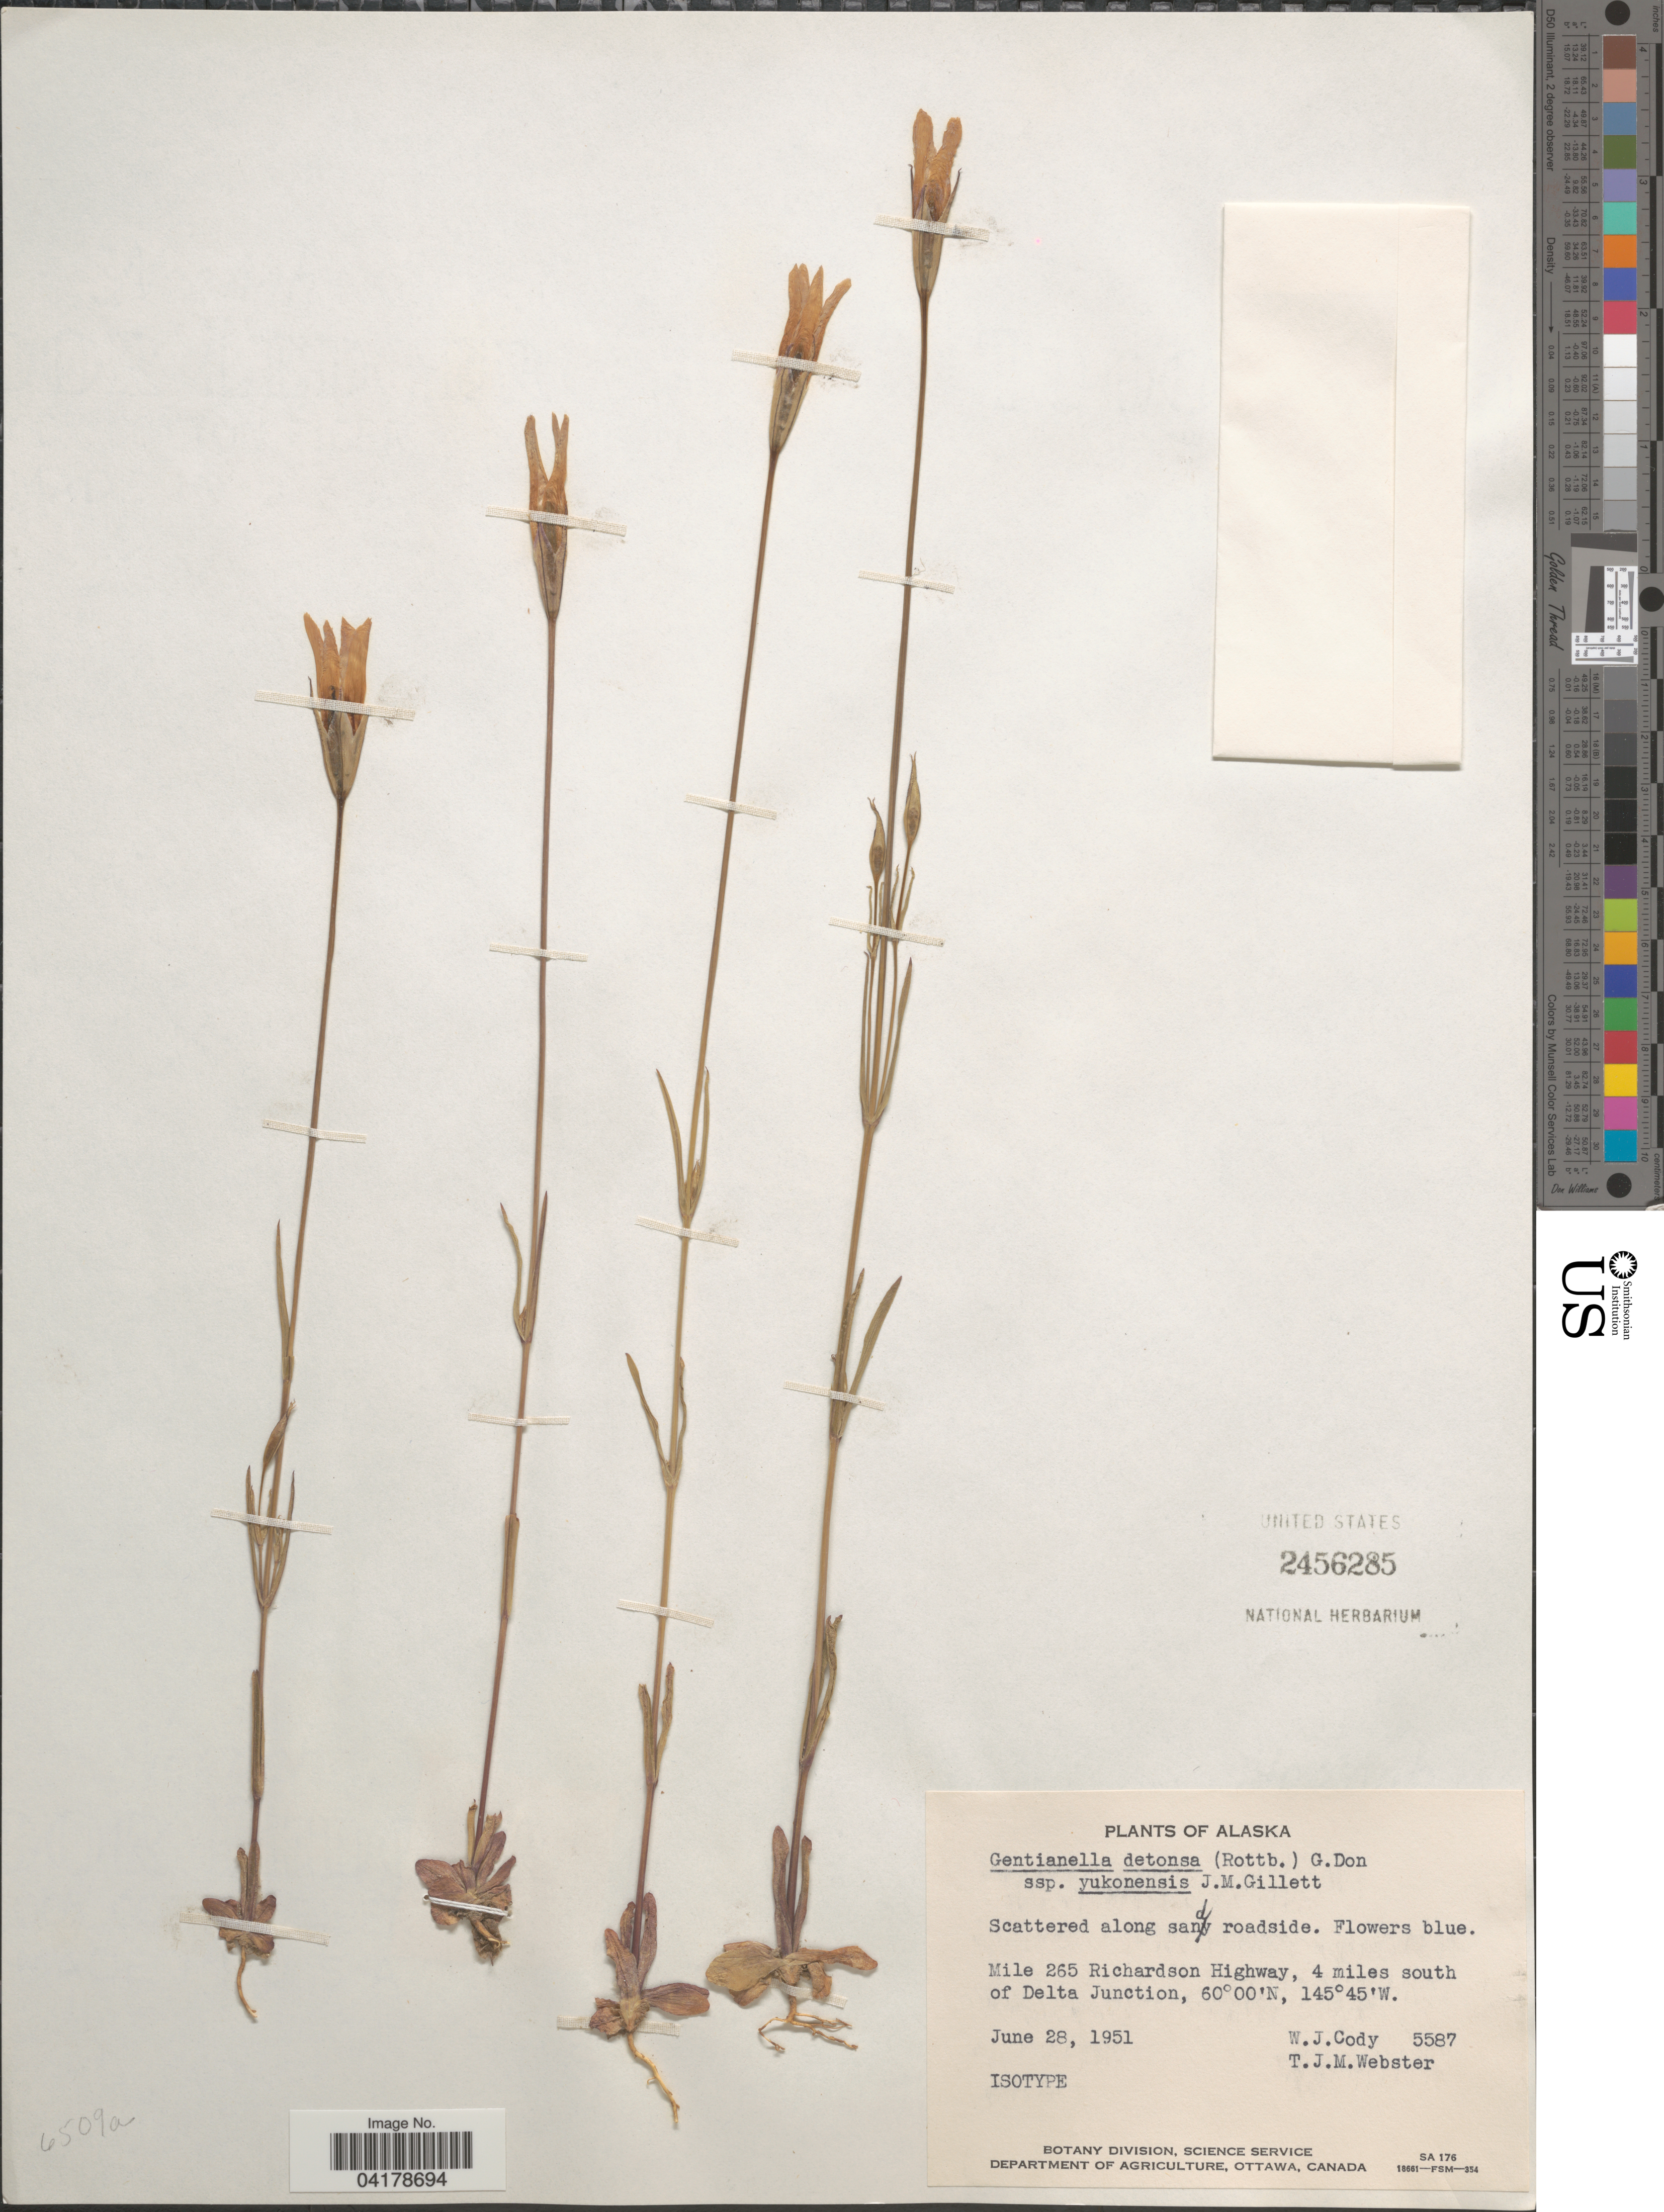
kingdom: Plantae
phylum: Tracheophyta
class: Magnoliopsida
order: Gentianales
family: Gentianaceae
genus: Gentianella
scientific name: Gentianella detonsa subsp. yukonensis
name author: J.M. Gillett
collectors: W. Cody & T. J. Webster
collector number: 5587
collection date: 1951-06-28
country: United States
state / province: Alaska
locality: Mile 265 Richardson Highway, 4 miles south of Delta Junction.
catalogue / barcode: US 2456285